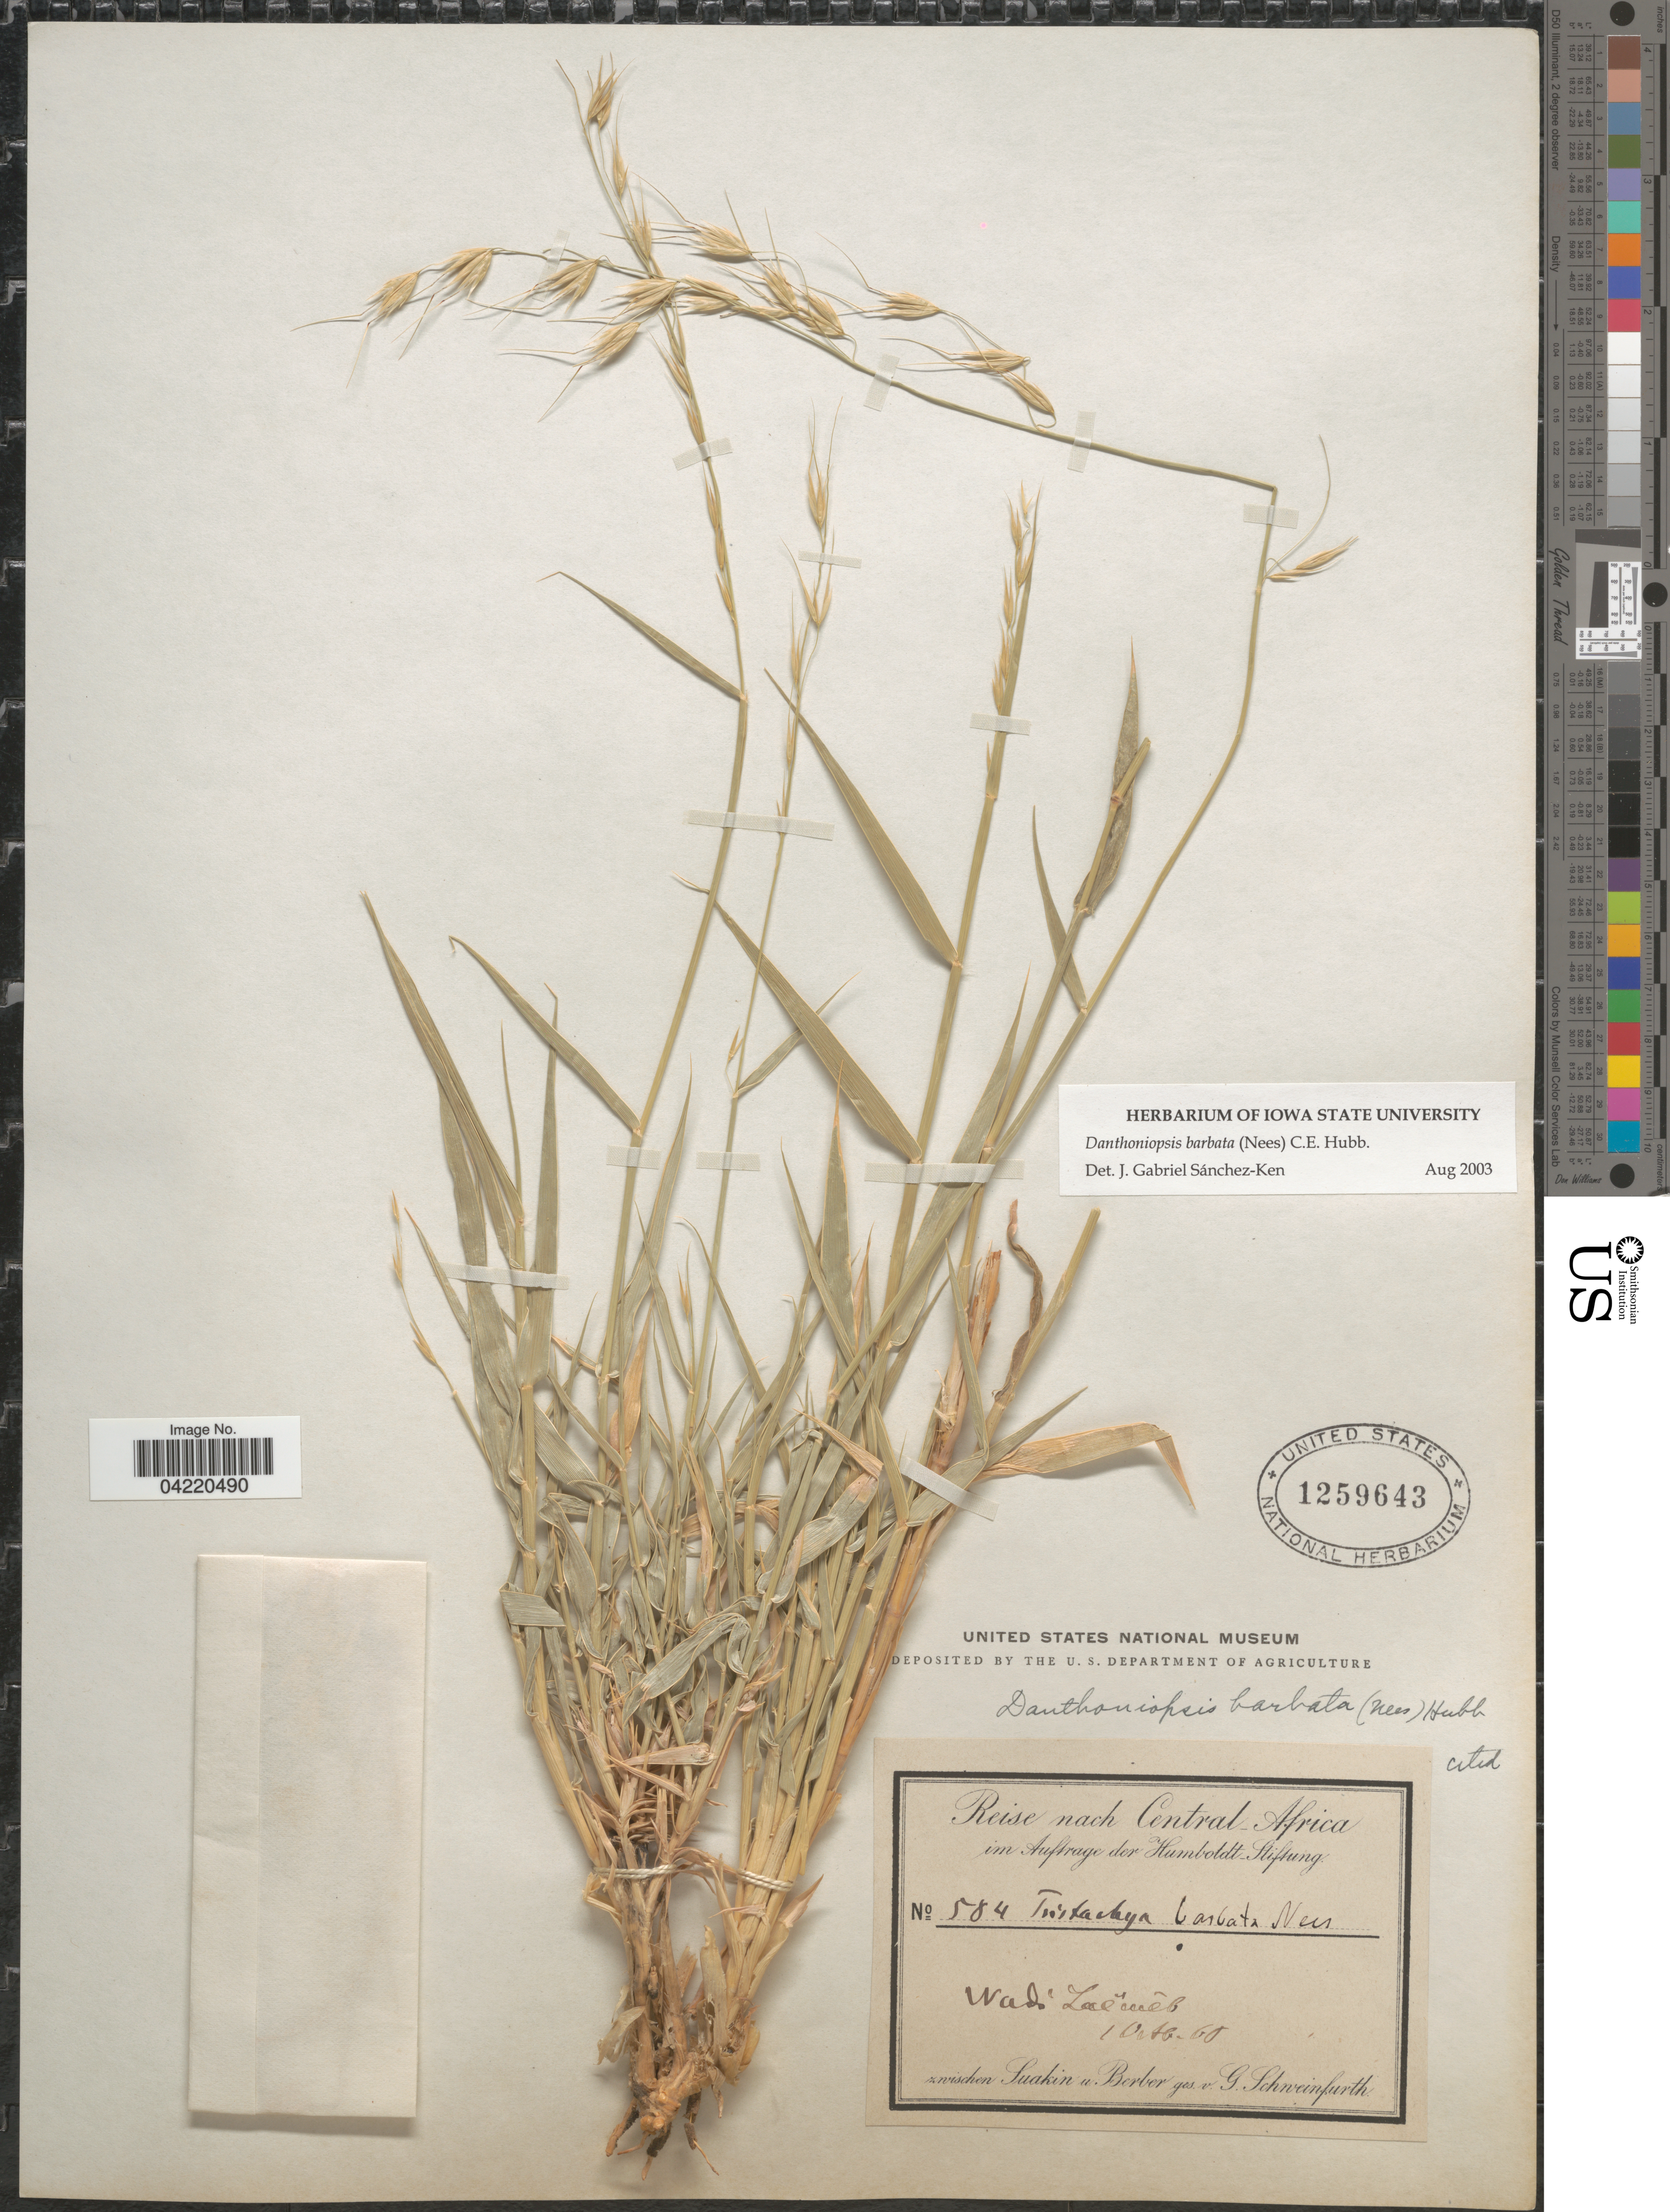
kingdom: Plantae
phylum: Tracheophyta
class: Liliopsida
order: Poales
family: Poaceae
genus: Danthoniopsis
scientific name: Danthoniopsis barbata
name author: (Nees) C. E. Hubb.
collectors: G. A. Schweinfurth (herbarium)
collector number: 584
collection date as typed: Transcribed d/m/y: 10/8/60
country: Sudan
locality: Reise nach Central Africa. Wadi Laĉmêb [interpreted]. Zwischen Suakin u. Berber.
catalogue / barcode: US 1259643